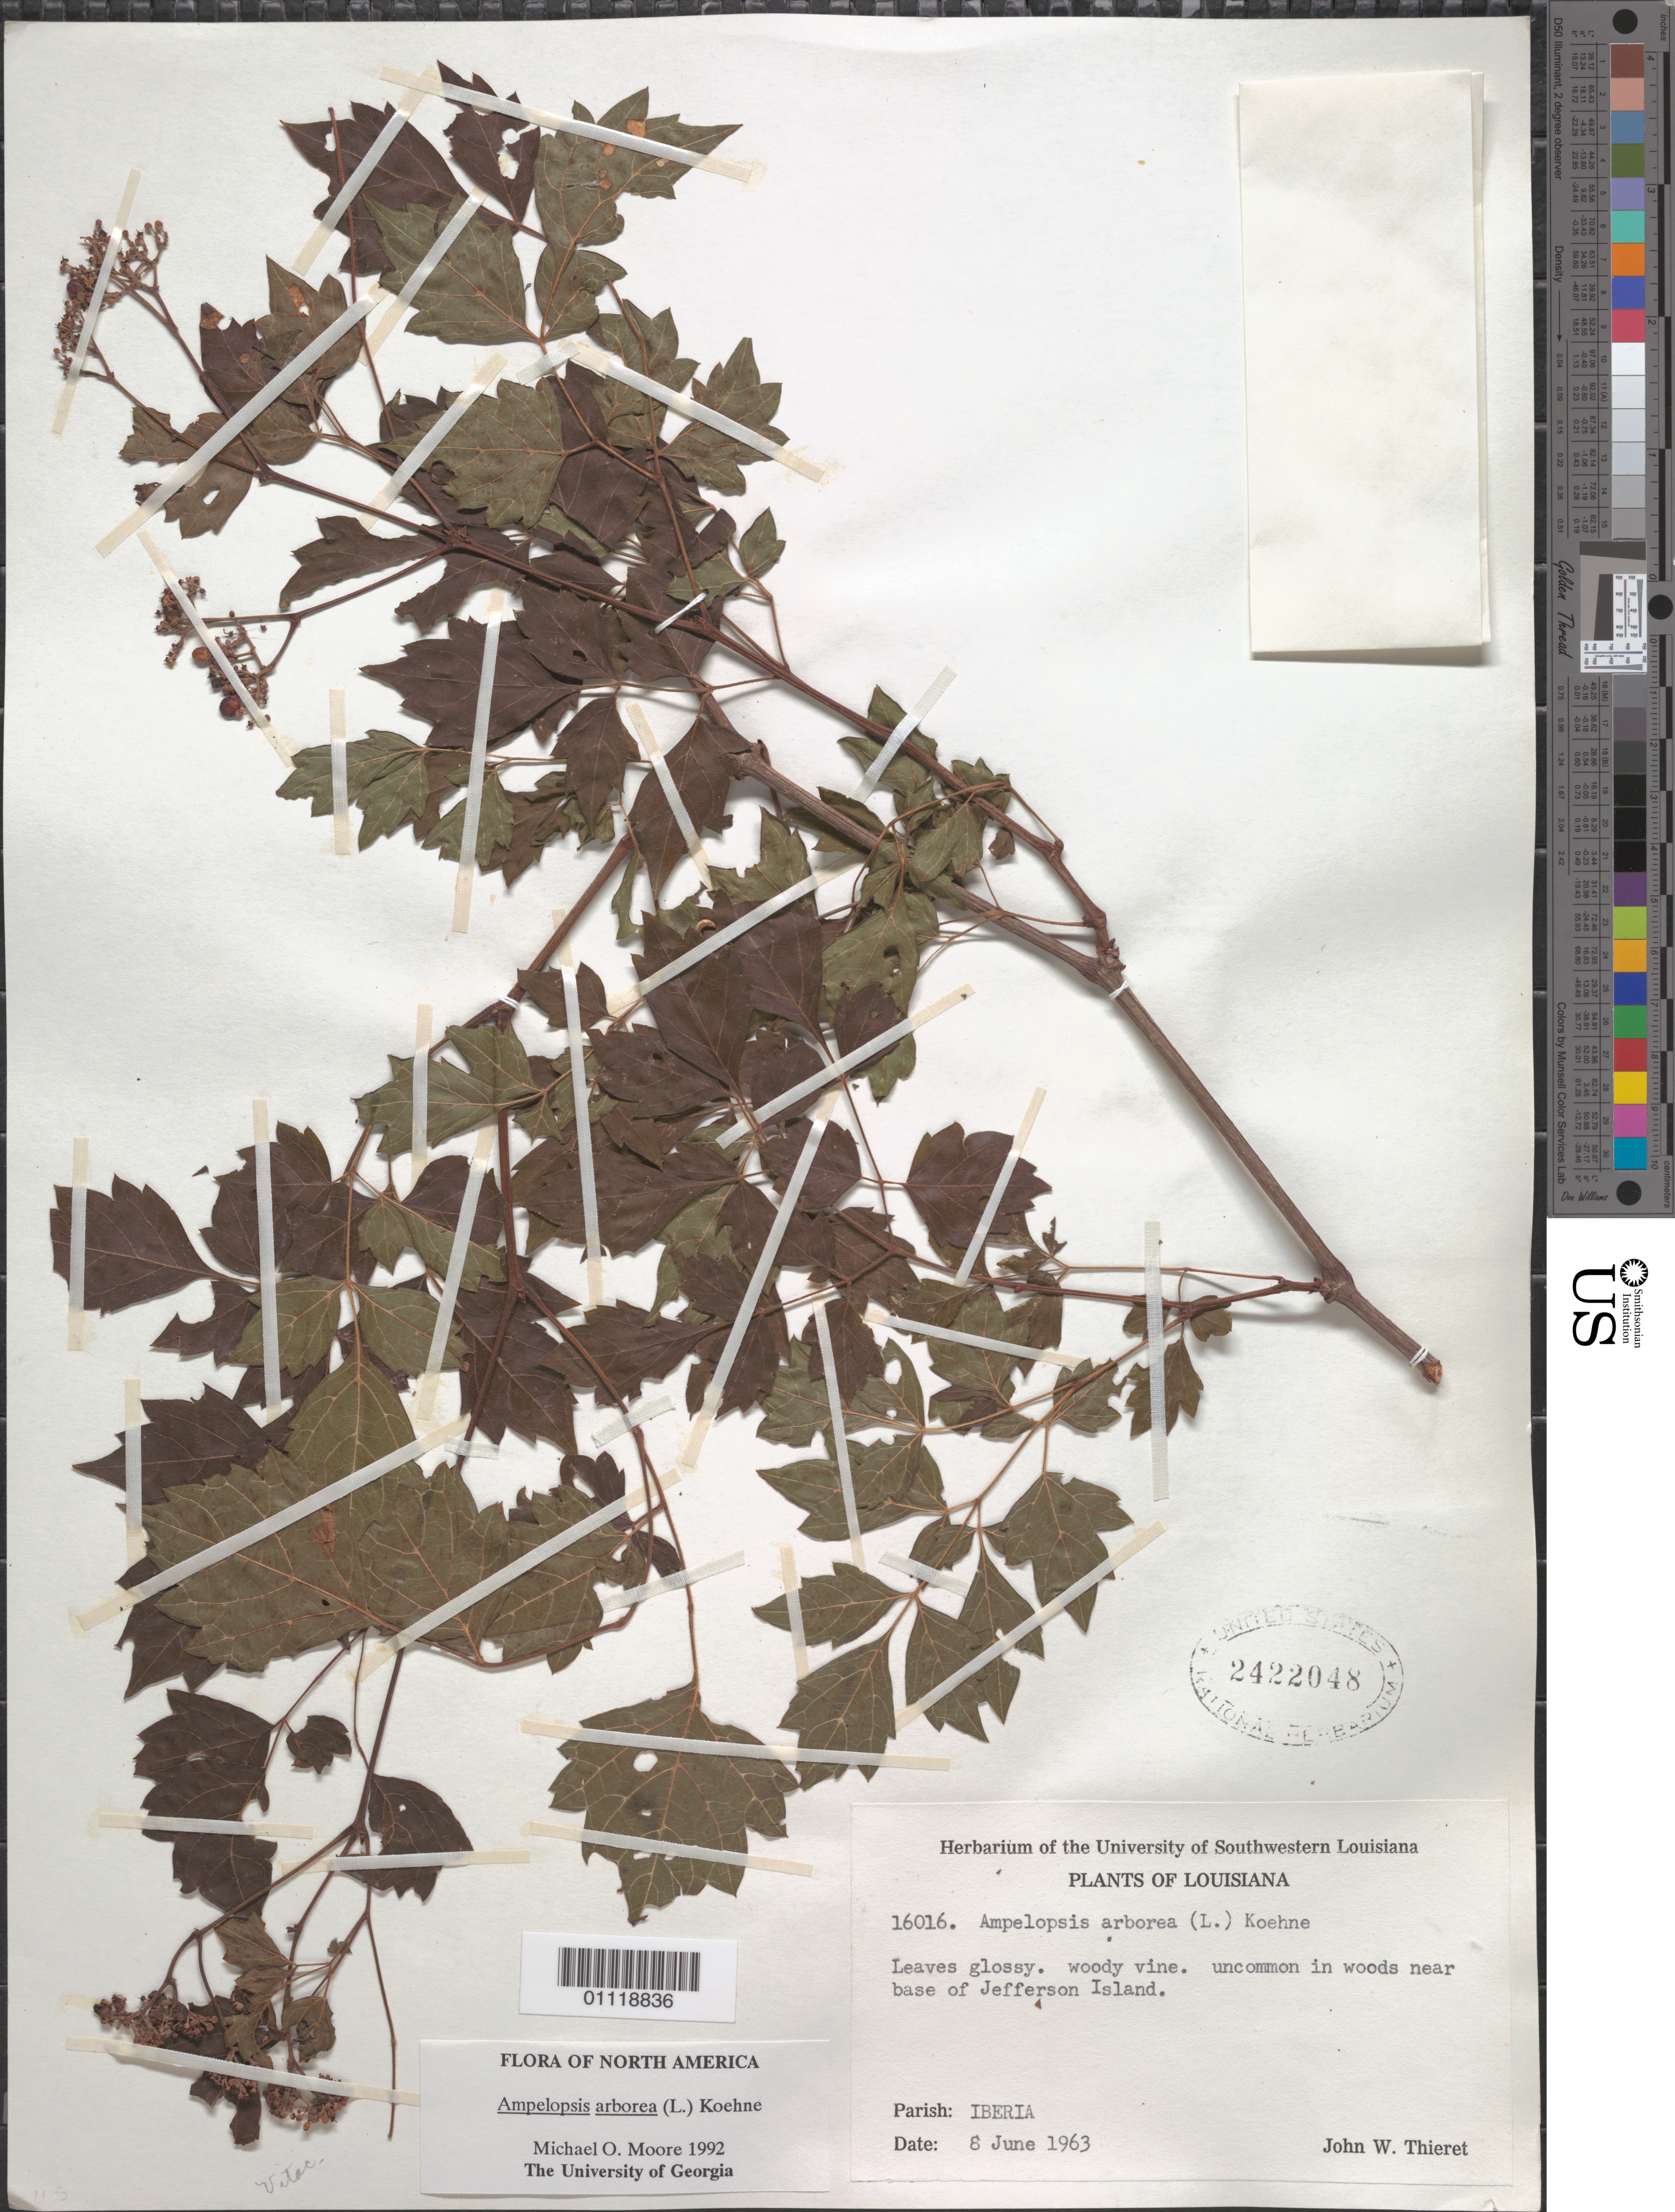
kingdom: Plantae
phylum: Tracheophyta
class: Magnoliopsida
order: Vitales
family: Vitaceae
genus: Ampelopsis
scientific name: Ampelopsis arborea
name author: (L.) Koehne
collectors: J. W. Thieret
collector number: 16016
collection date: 1963-06-08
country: United States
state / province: Louisiana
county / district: Iberia Parish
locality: Jefferson Island.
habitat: Woody vine.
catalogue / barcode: US 2422048